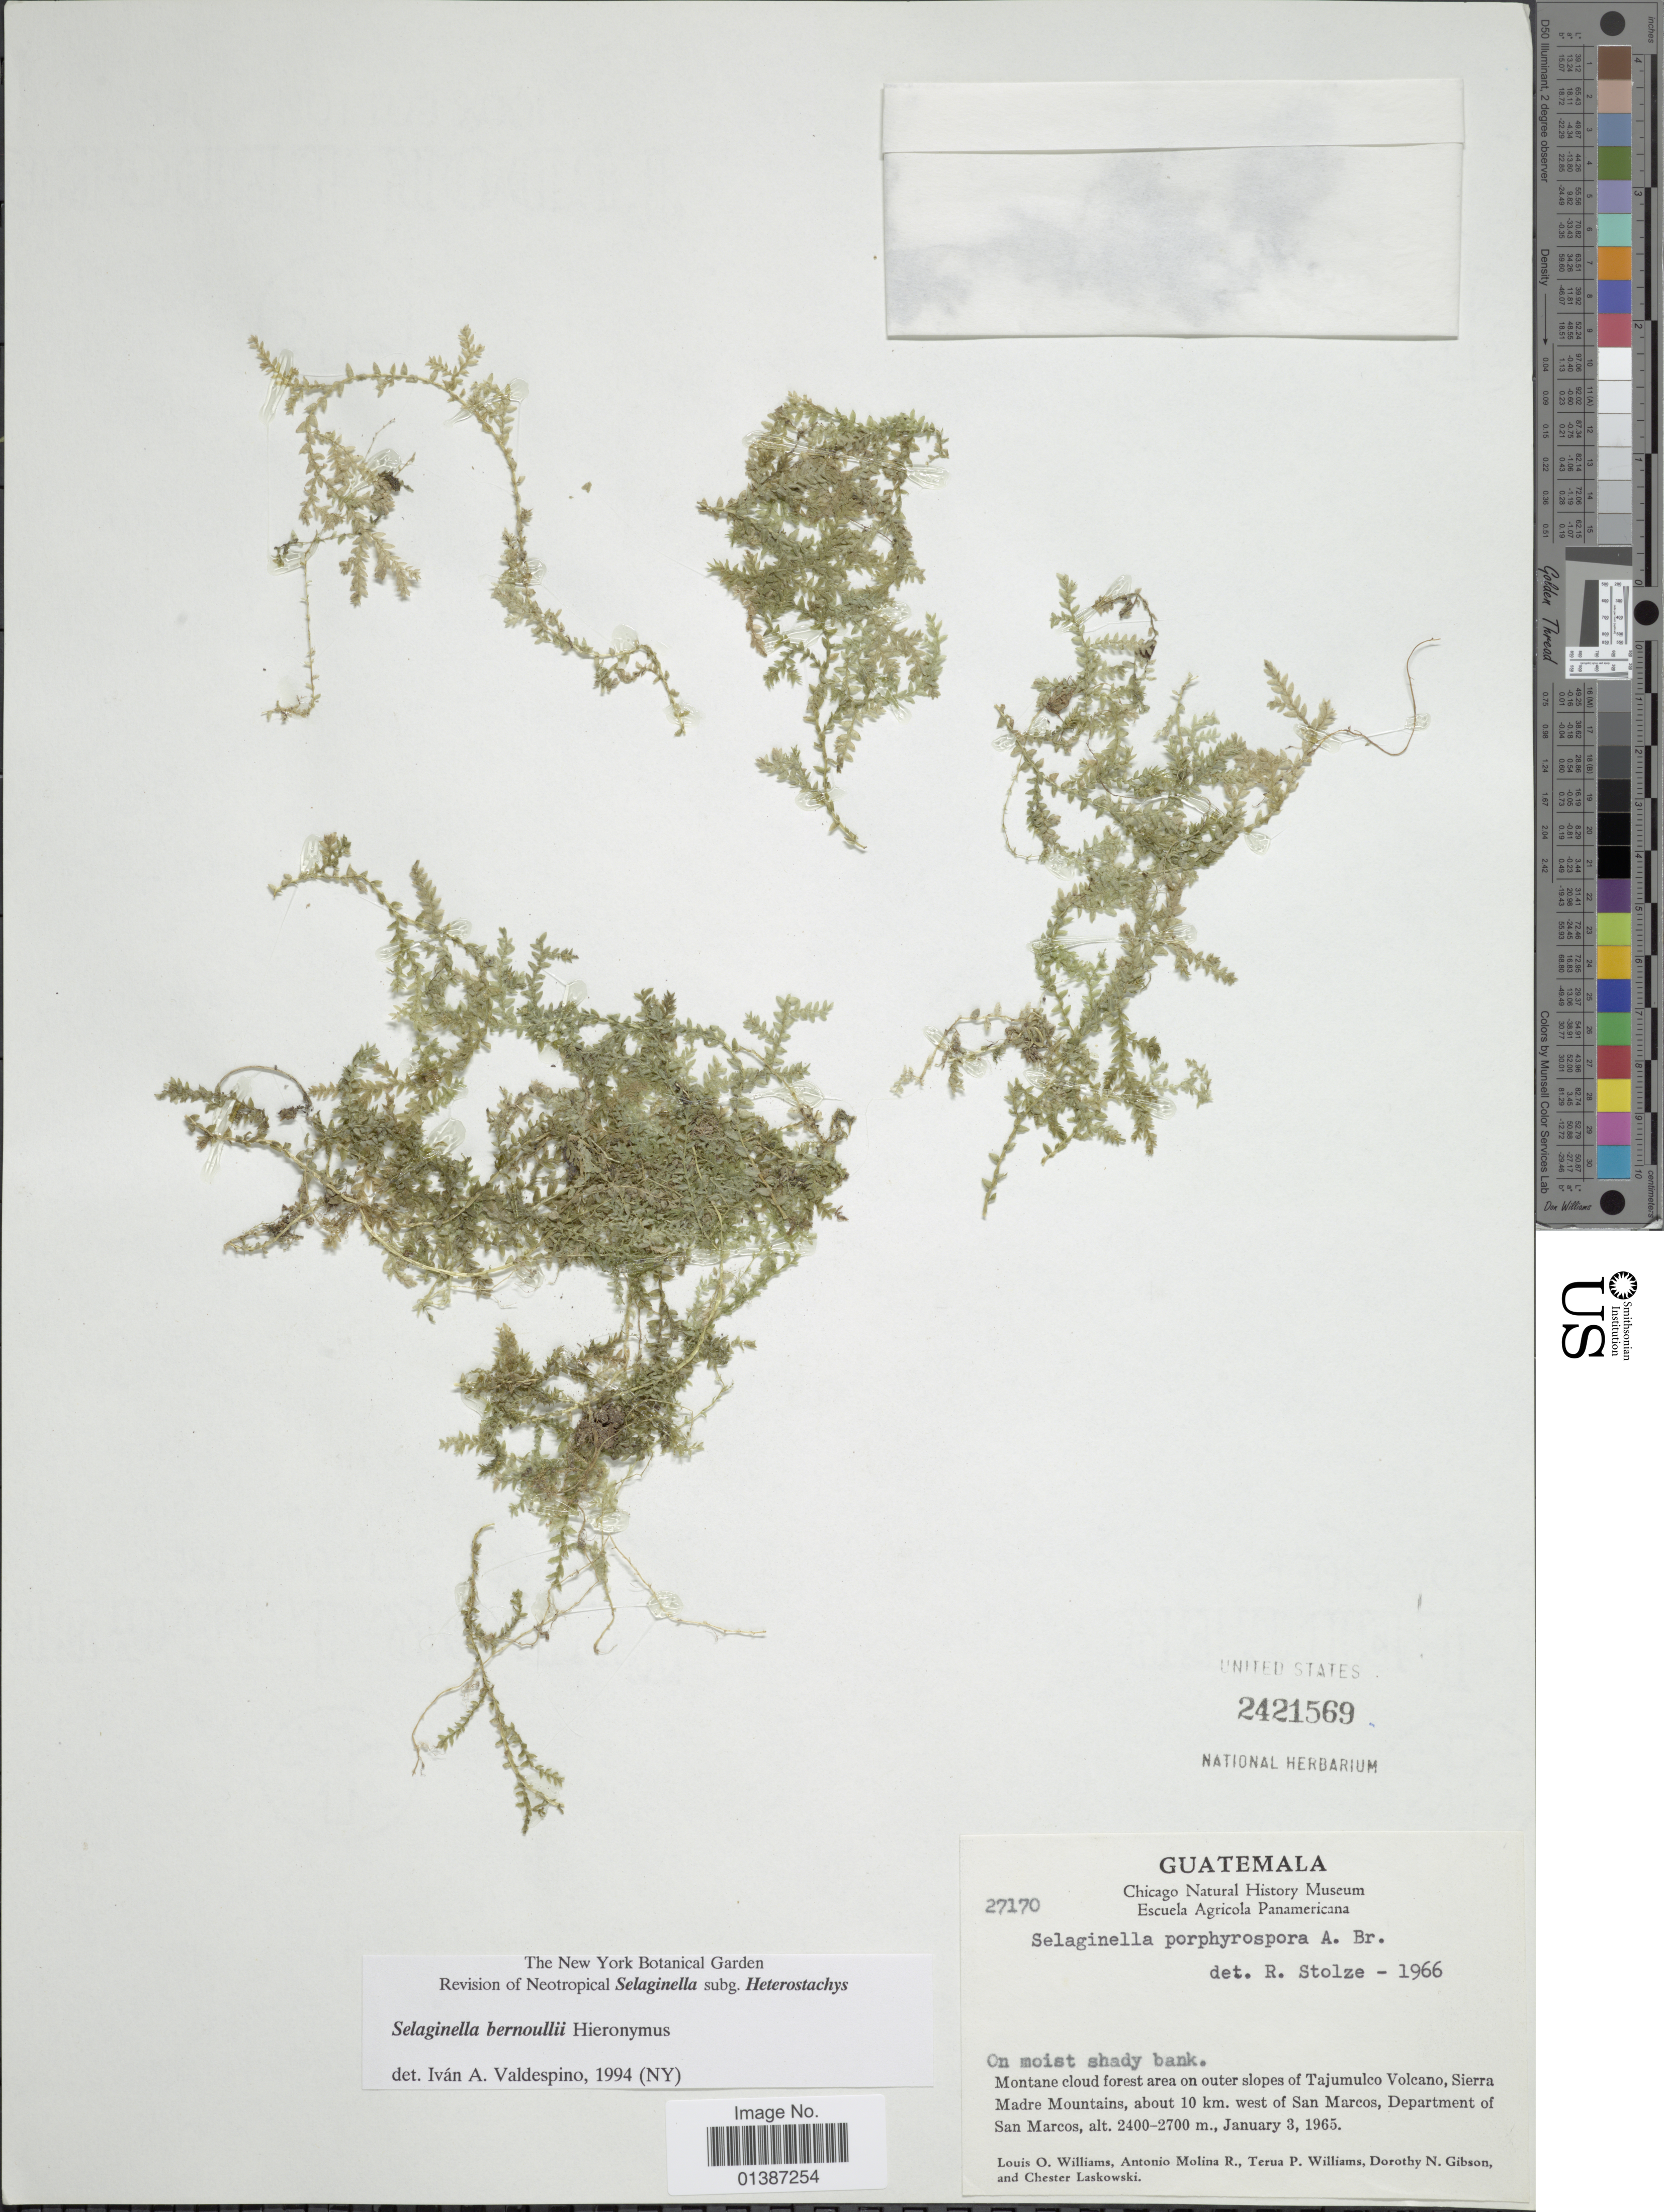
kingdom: Plantae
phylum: Tracheophyta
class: Lycopodiopsida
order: Selaginellales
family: Selaginellaceae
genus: Selaginella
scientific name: Selaginella bernoullii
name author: Hieron.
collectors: L. O. Williams, A. Molina R., T. P. Williams, D. N. Gibson & C. Laskowski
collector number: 27170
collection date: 1965-01-03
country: Guatemala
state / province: San Marcos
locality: Montane cloud forest area on outer slopes of tajumulco Volcano, Sierra Madre Mountains, about 10 km west of San Marcos, Department of San Marcos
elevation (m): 2400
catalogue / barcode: US 2421569